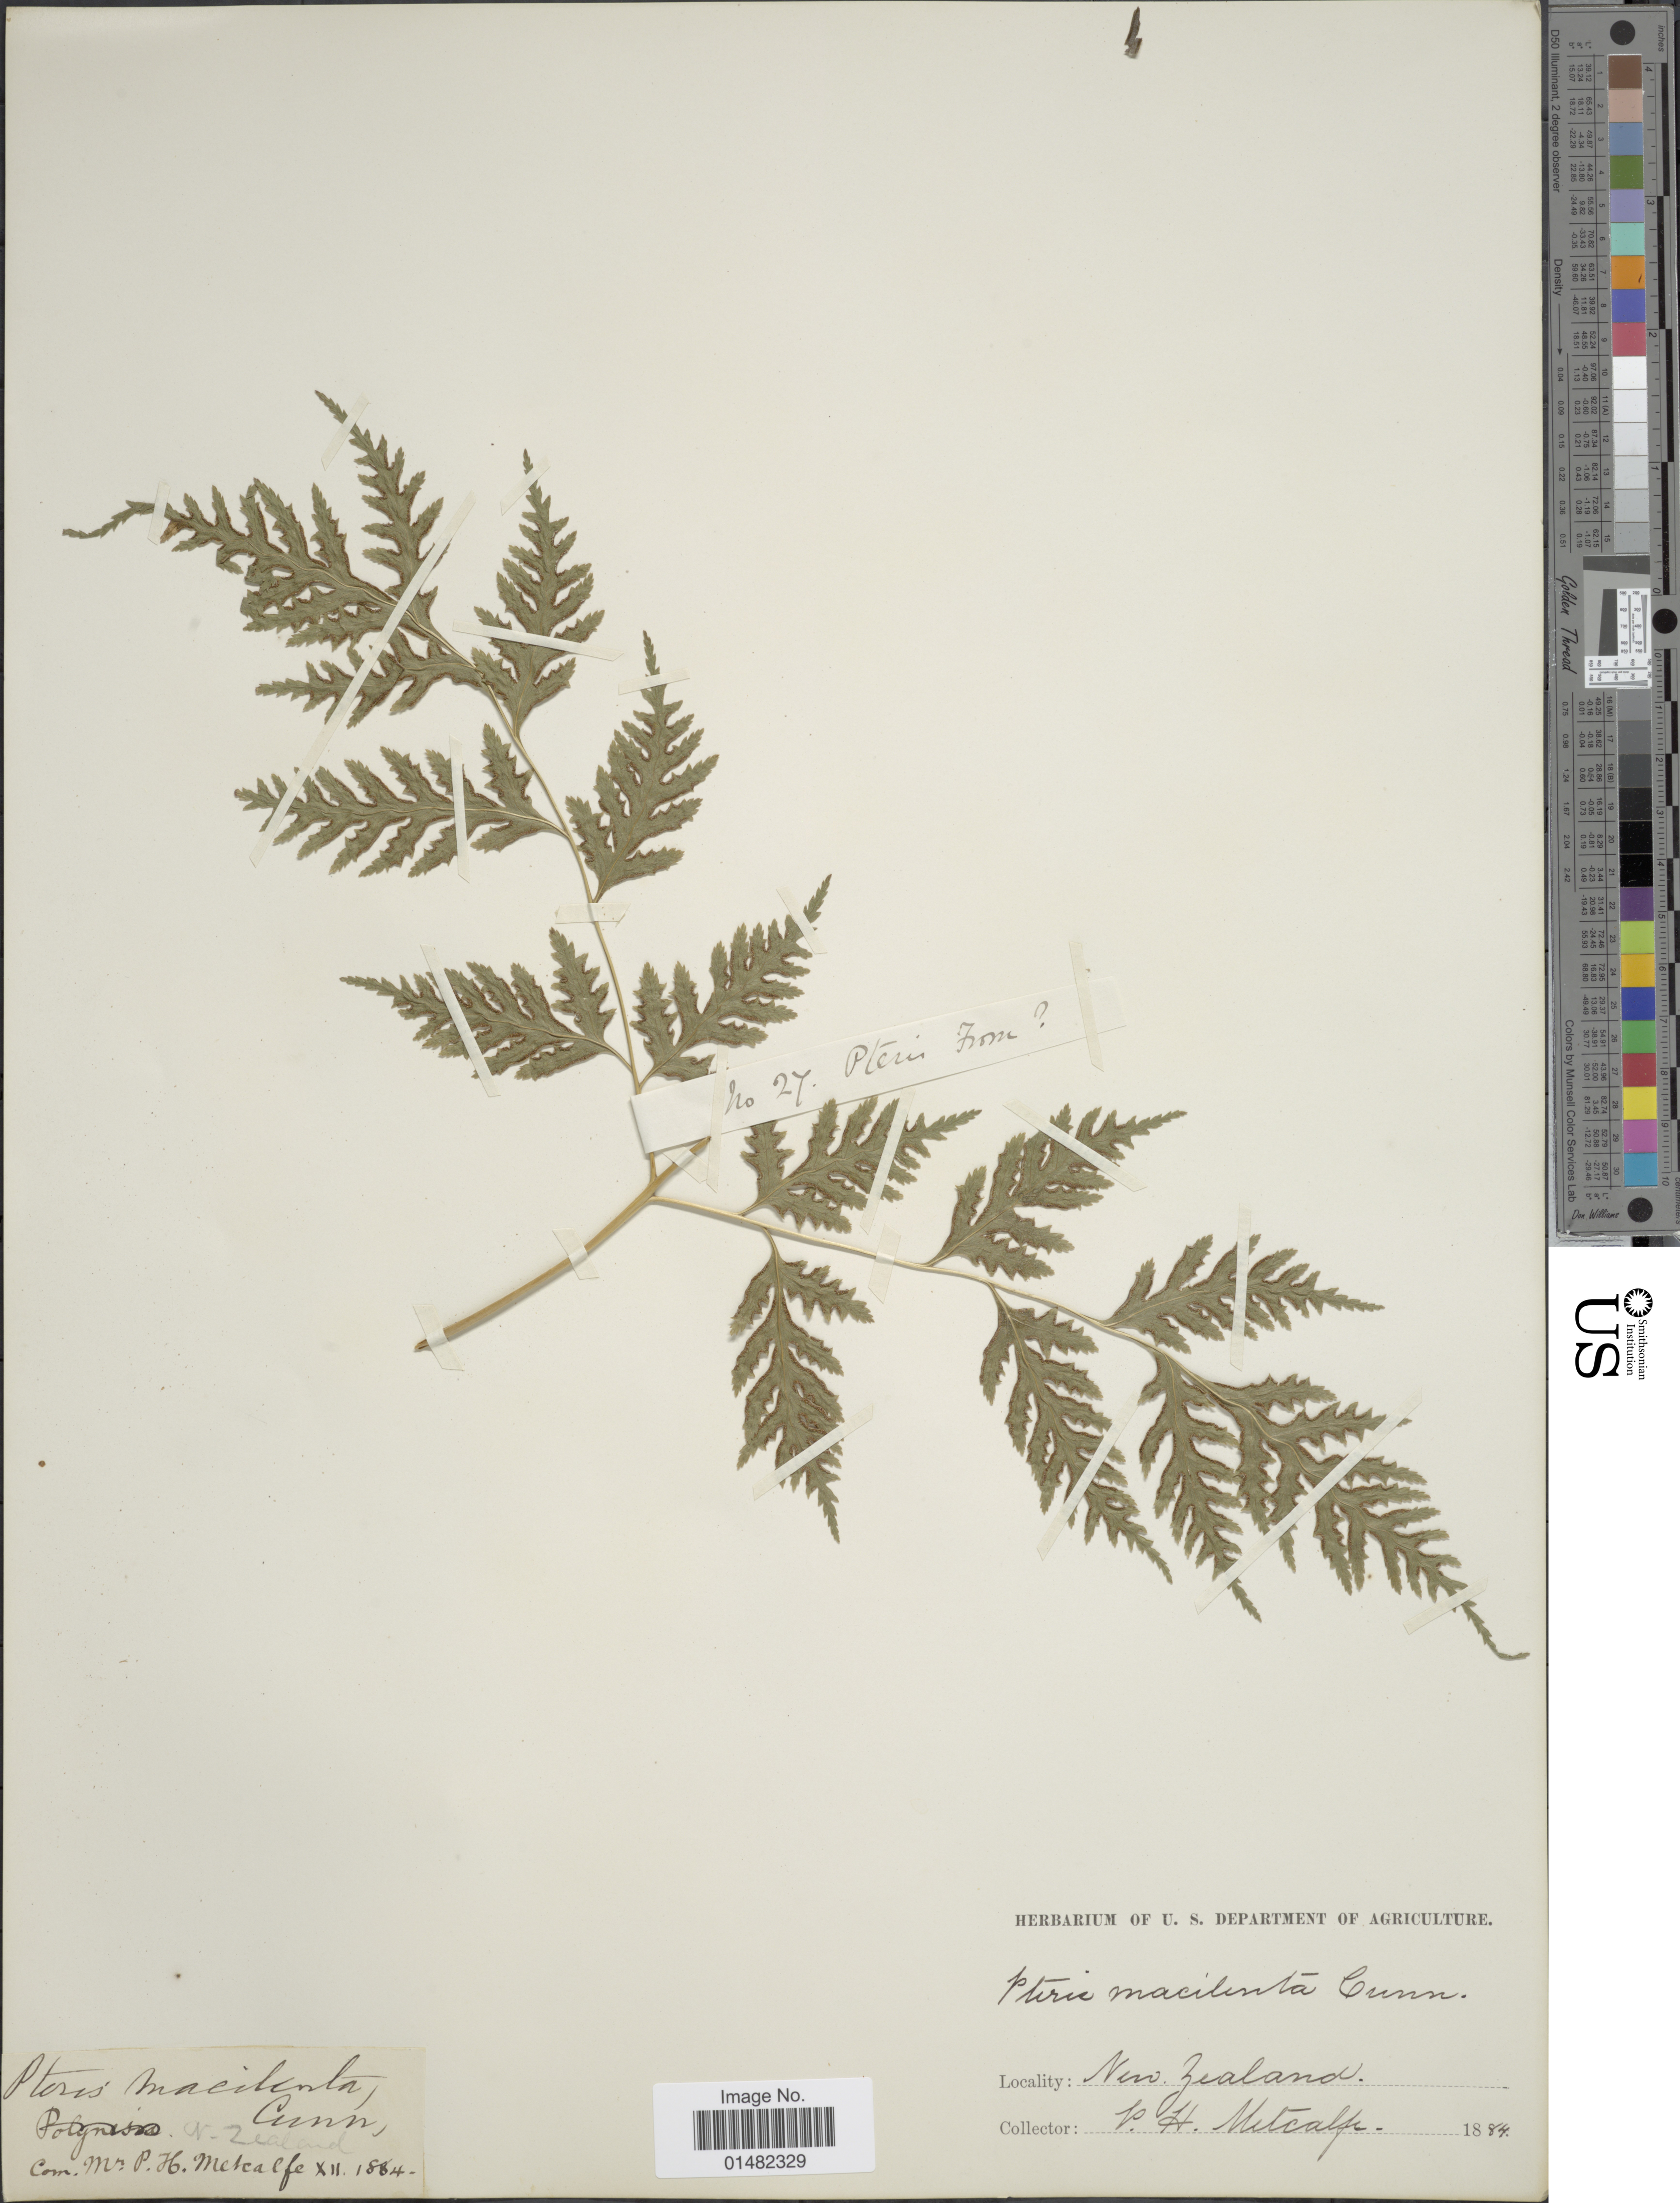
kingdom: Plantae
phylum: Tracheophyta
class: Polypodiopsida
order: Polypodiales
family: Pteridaceae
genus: Pteris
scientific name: Pteris macilenta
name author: A. Rich.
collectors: P. Metcalfe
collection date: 1884-12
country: New Zealand